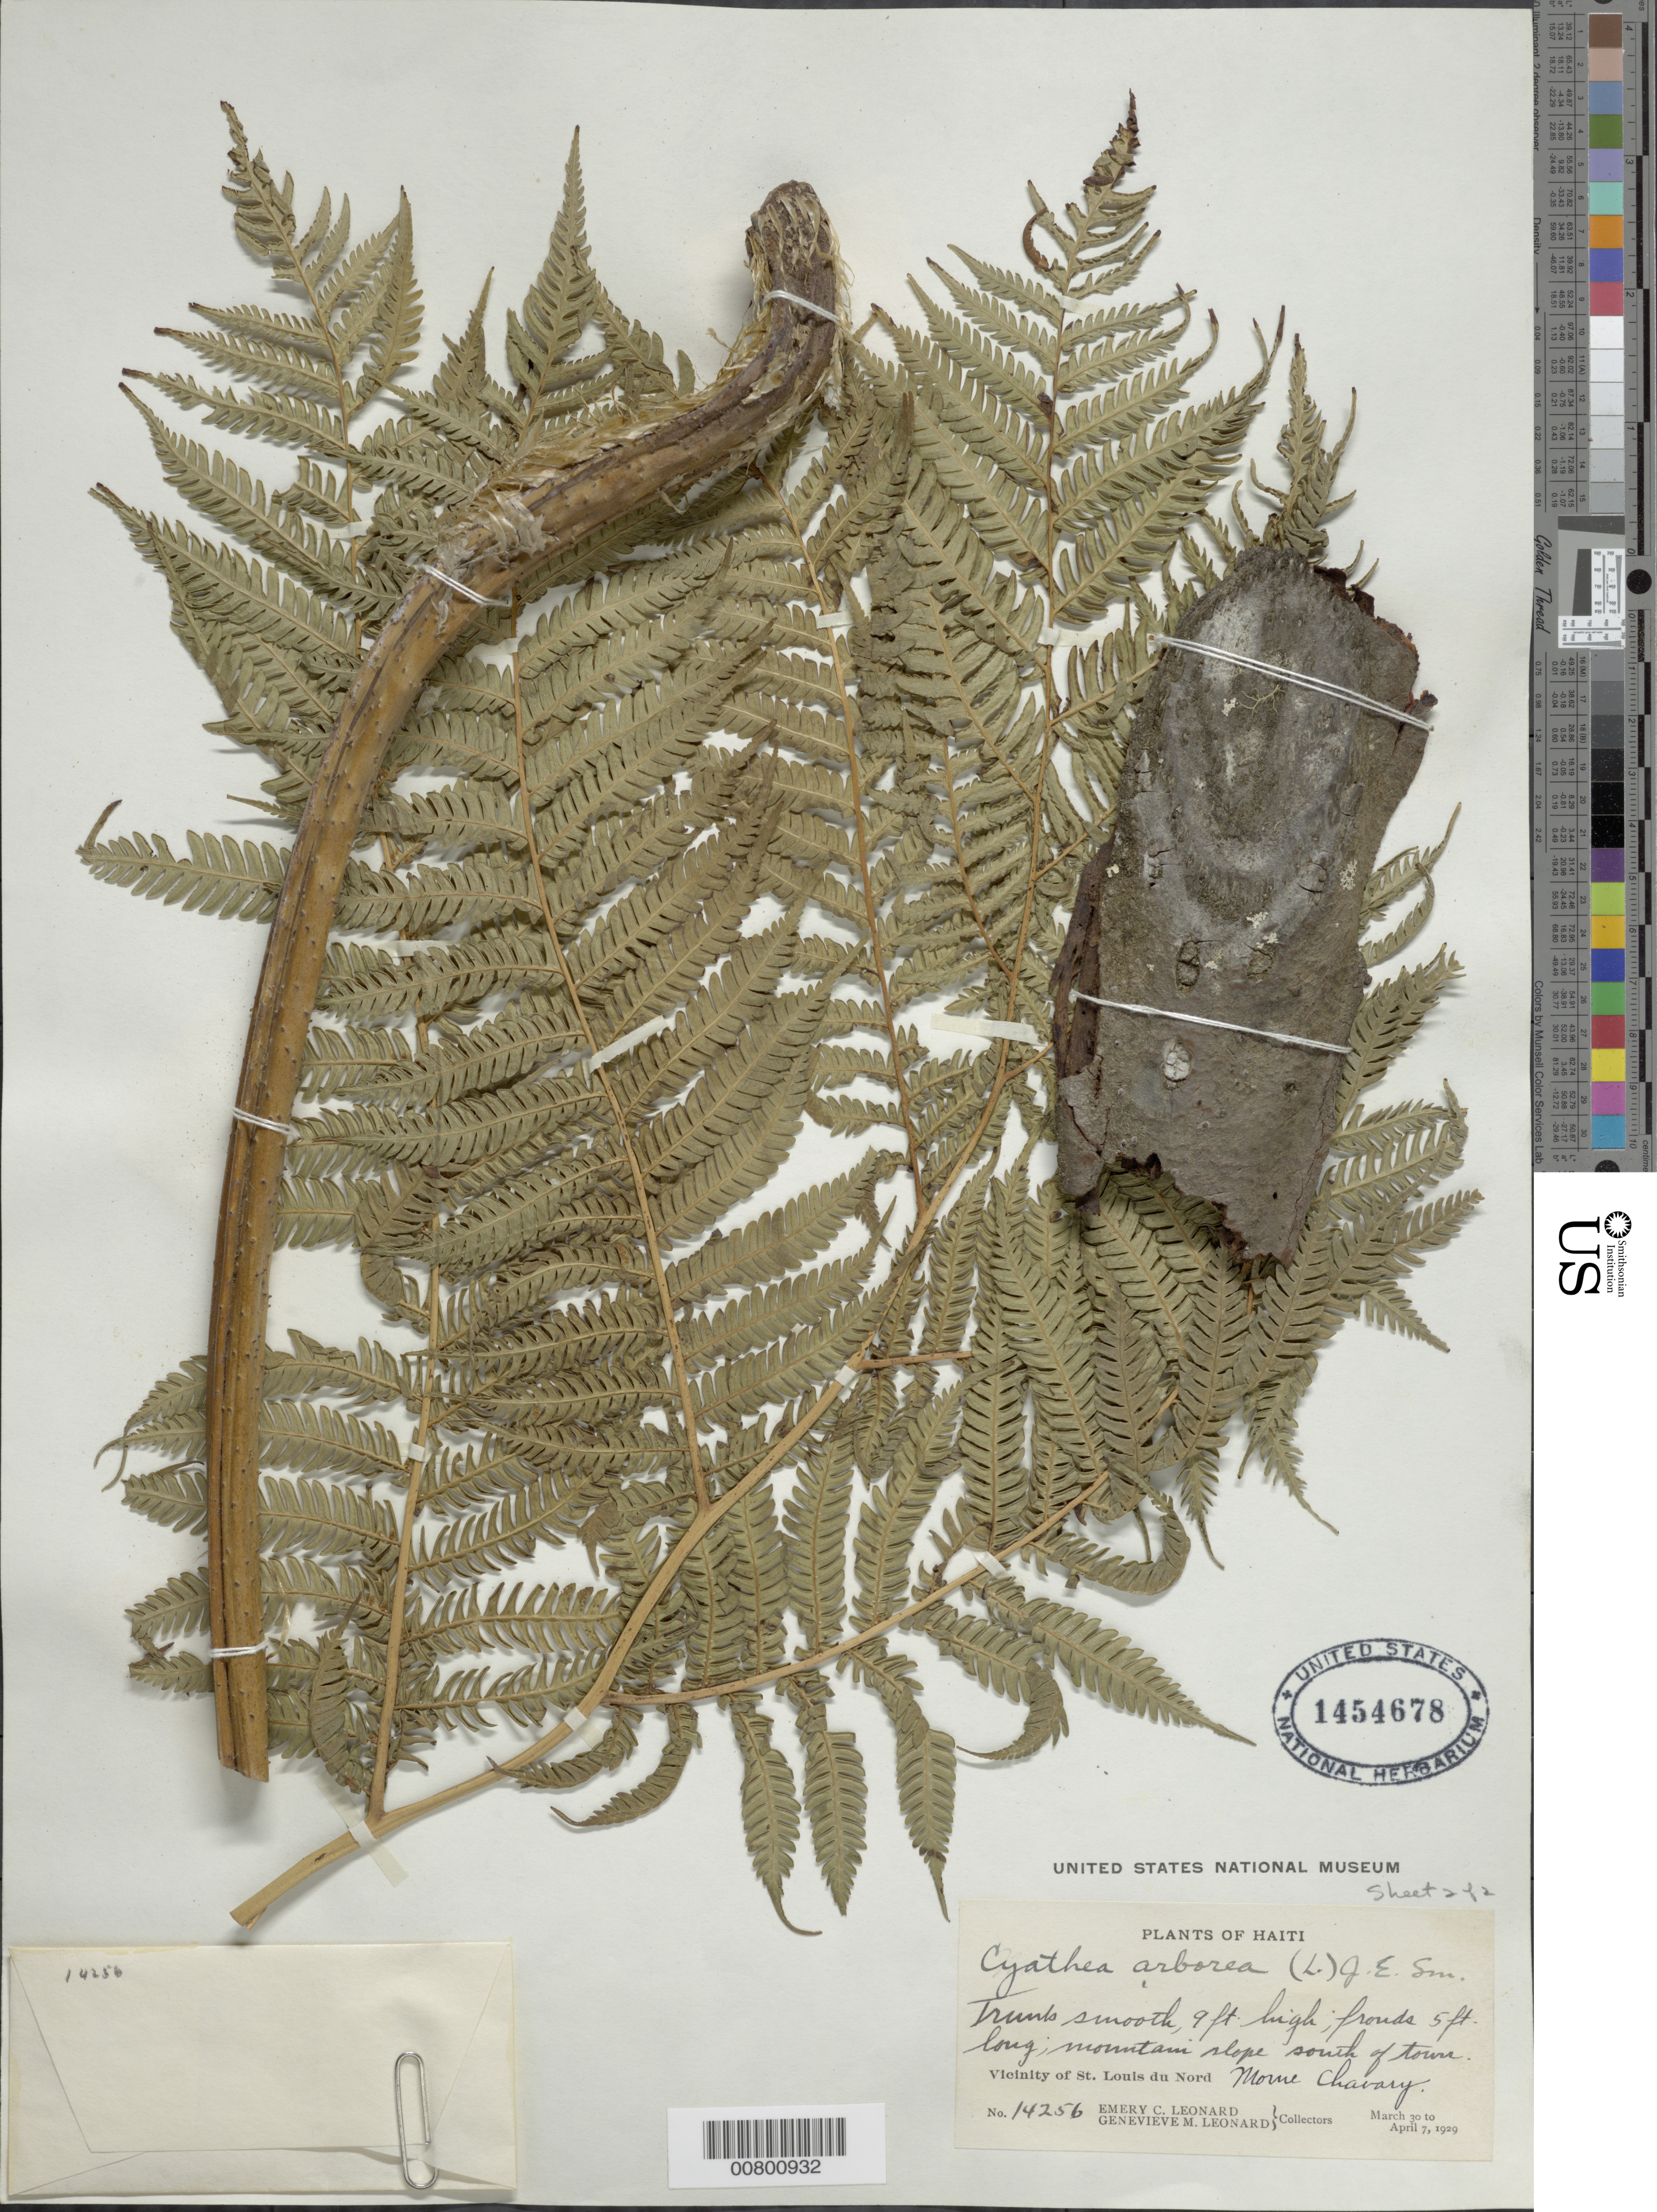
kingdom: Plantae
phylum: Tracheophyta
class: Polypodiopsida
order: Cyatheales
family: Cyatheaceae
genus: Cyathea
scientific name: Cyathea arborea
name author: (L.) Sm.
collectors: E. C. Leonard & G. M. Leonard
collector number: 14256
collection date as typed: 30 Mar 1929 to 07 Apr 1929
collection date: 1929-03-30/1929-04-07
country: Haiti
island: Hispaniola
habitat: Mountain slope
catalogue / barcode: US 1454678